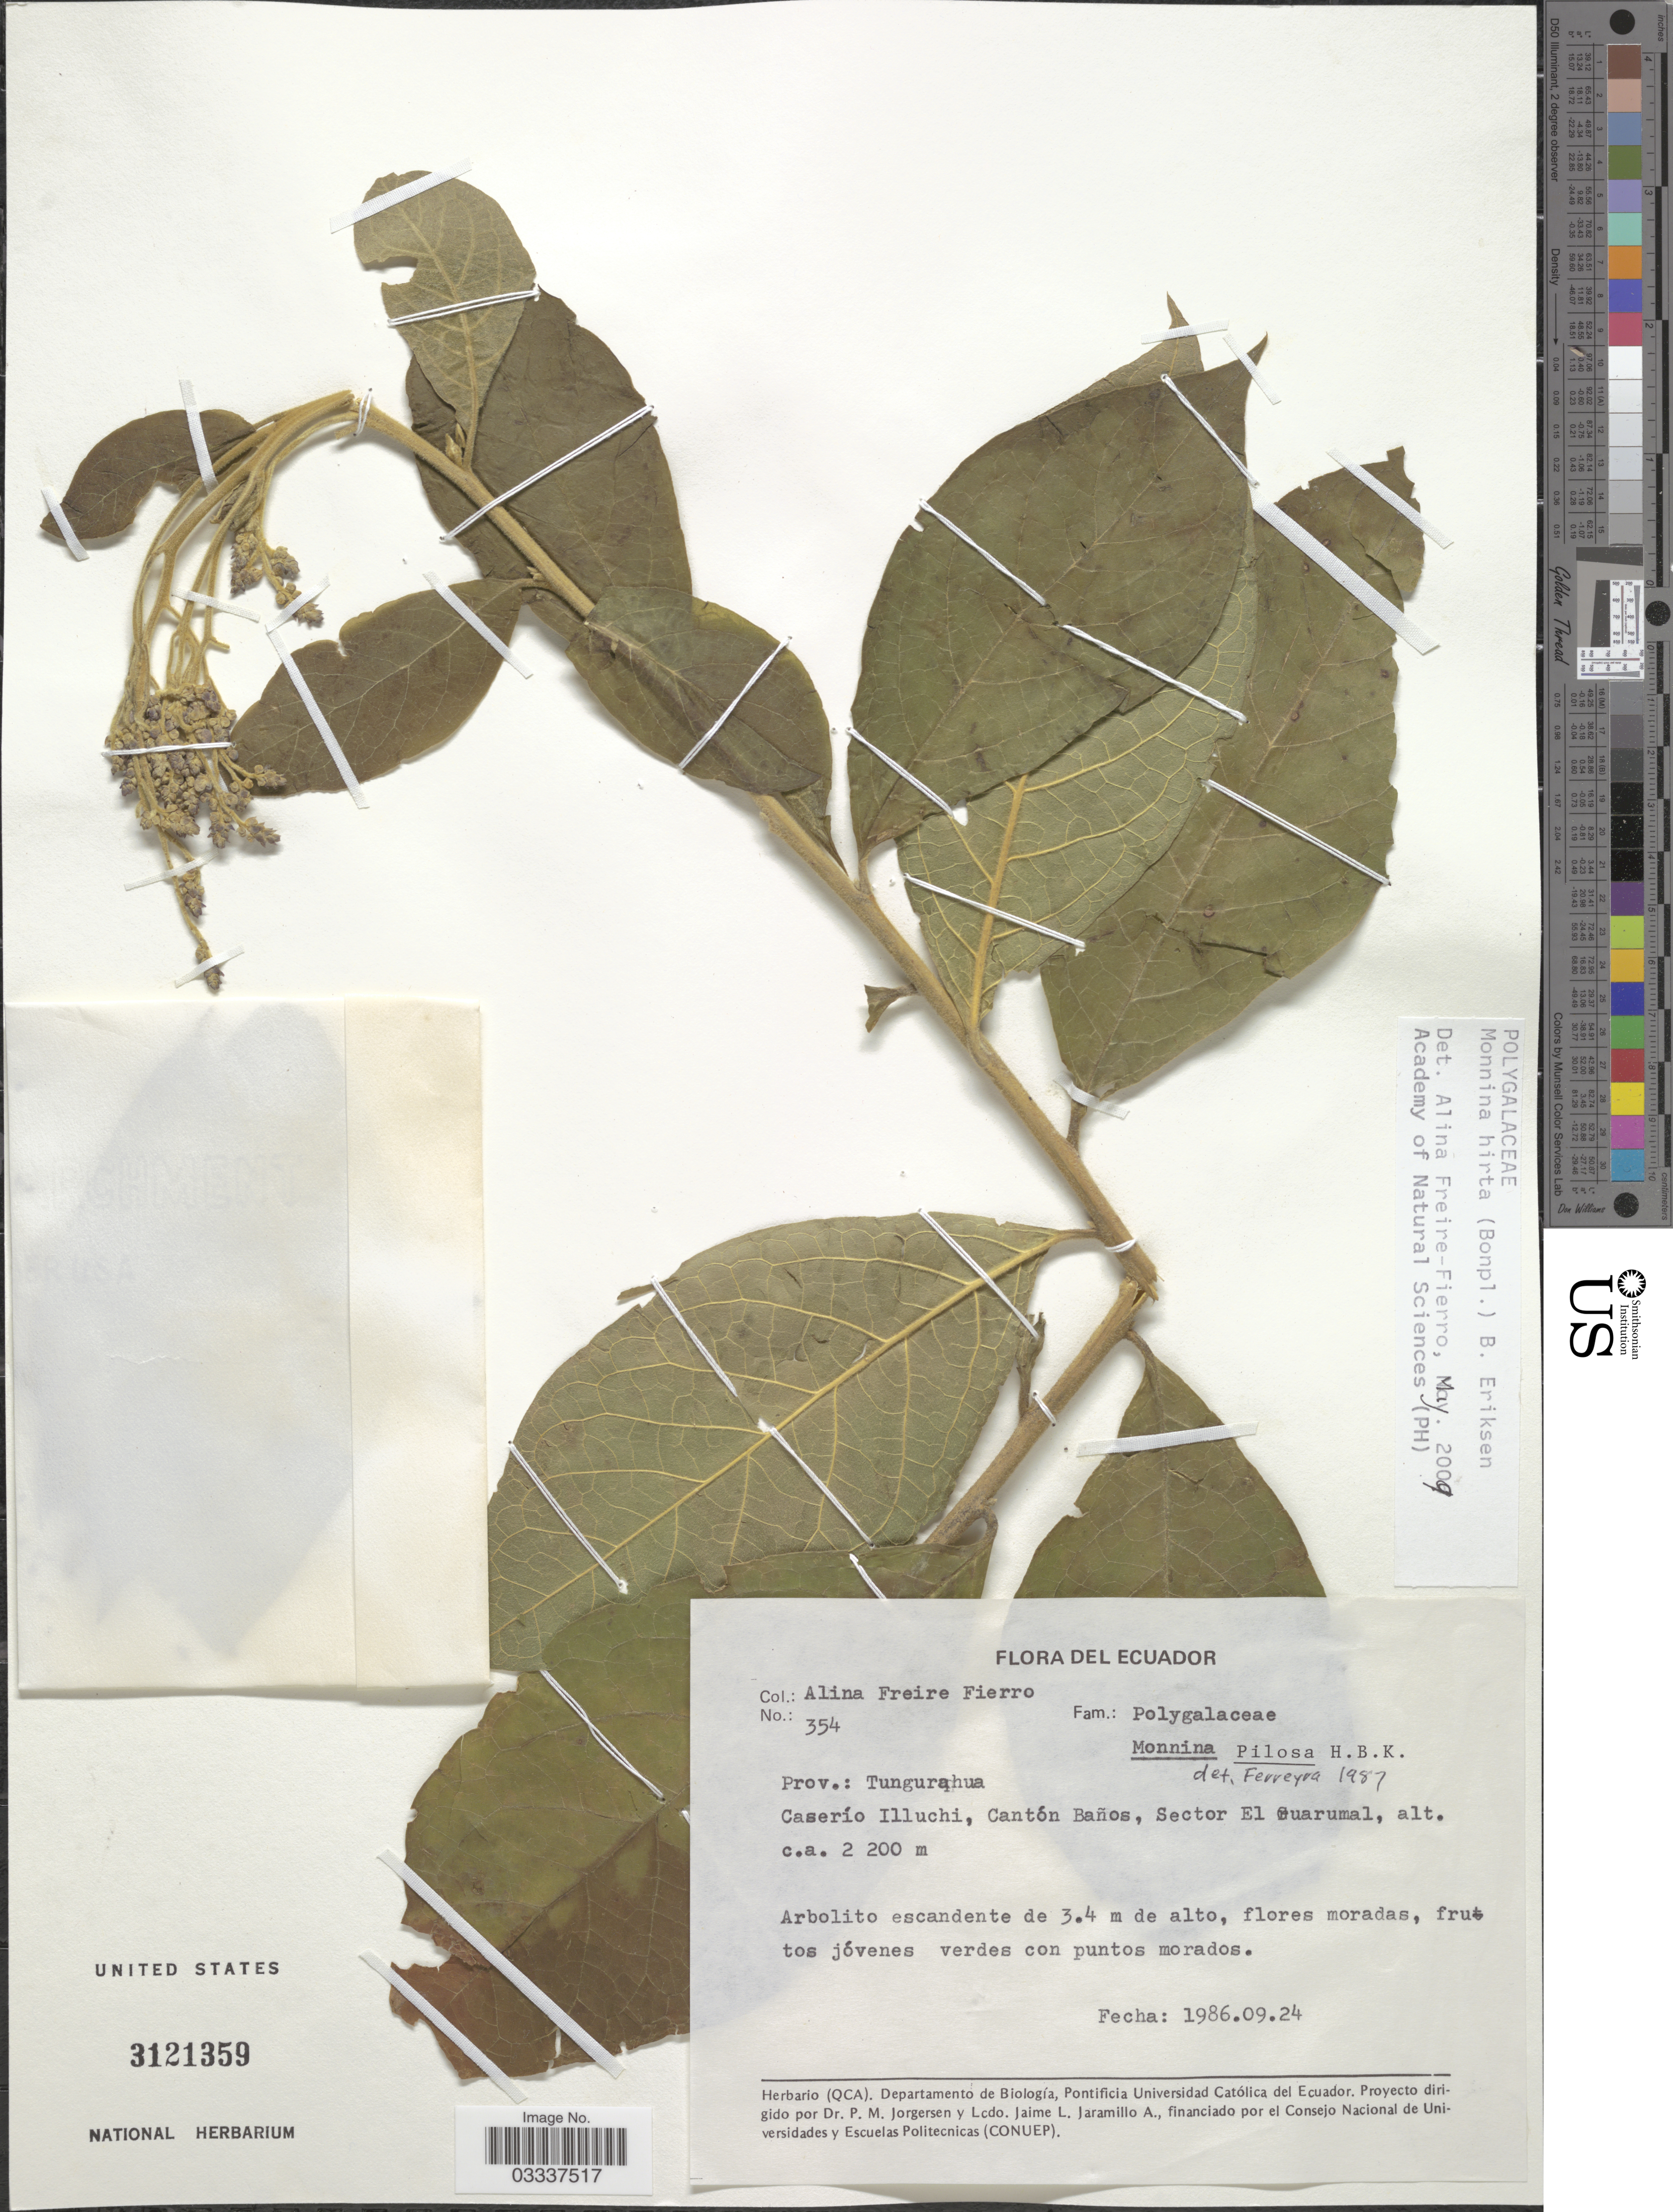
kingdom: Plantae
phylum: Tracheophyta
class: Magnoliopsida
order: Fabales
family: Polygalaceae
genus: Monnina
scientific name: Monnina hirta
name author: (Bonpl.) B. Eriksen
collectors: A. Freire-Fierro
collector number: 354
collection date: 1986-09-24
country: Ecuador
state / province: Tungurahua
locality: Caserío Illuchi, Cantón Baños, Sector El Guarumal.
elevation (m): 2200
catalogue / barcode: US 3121359